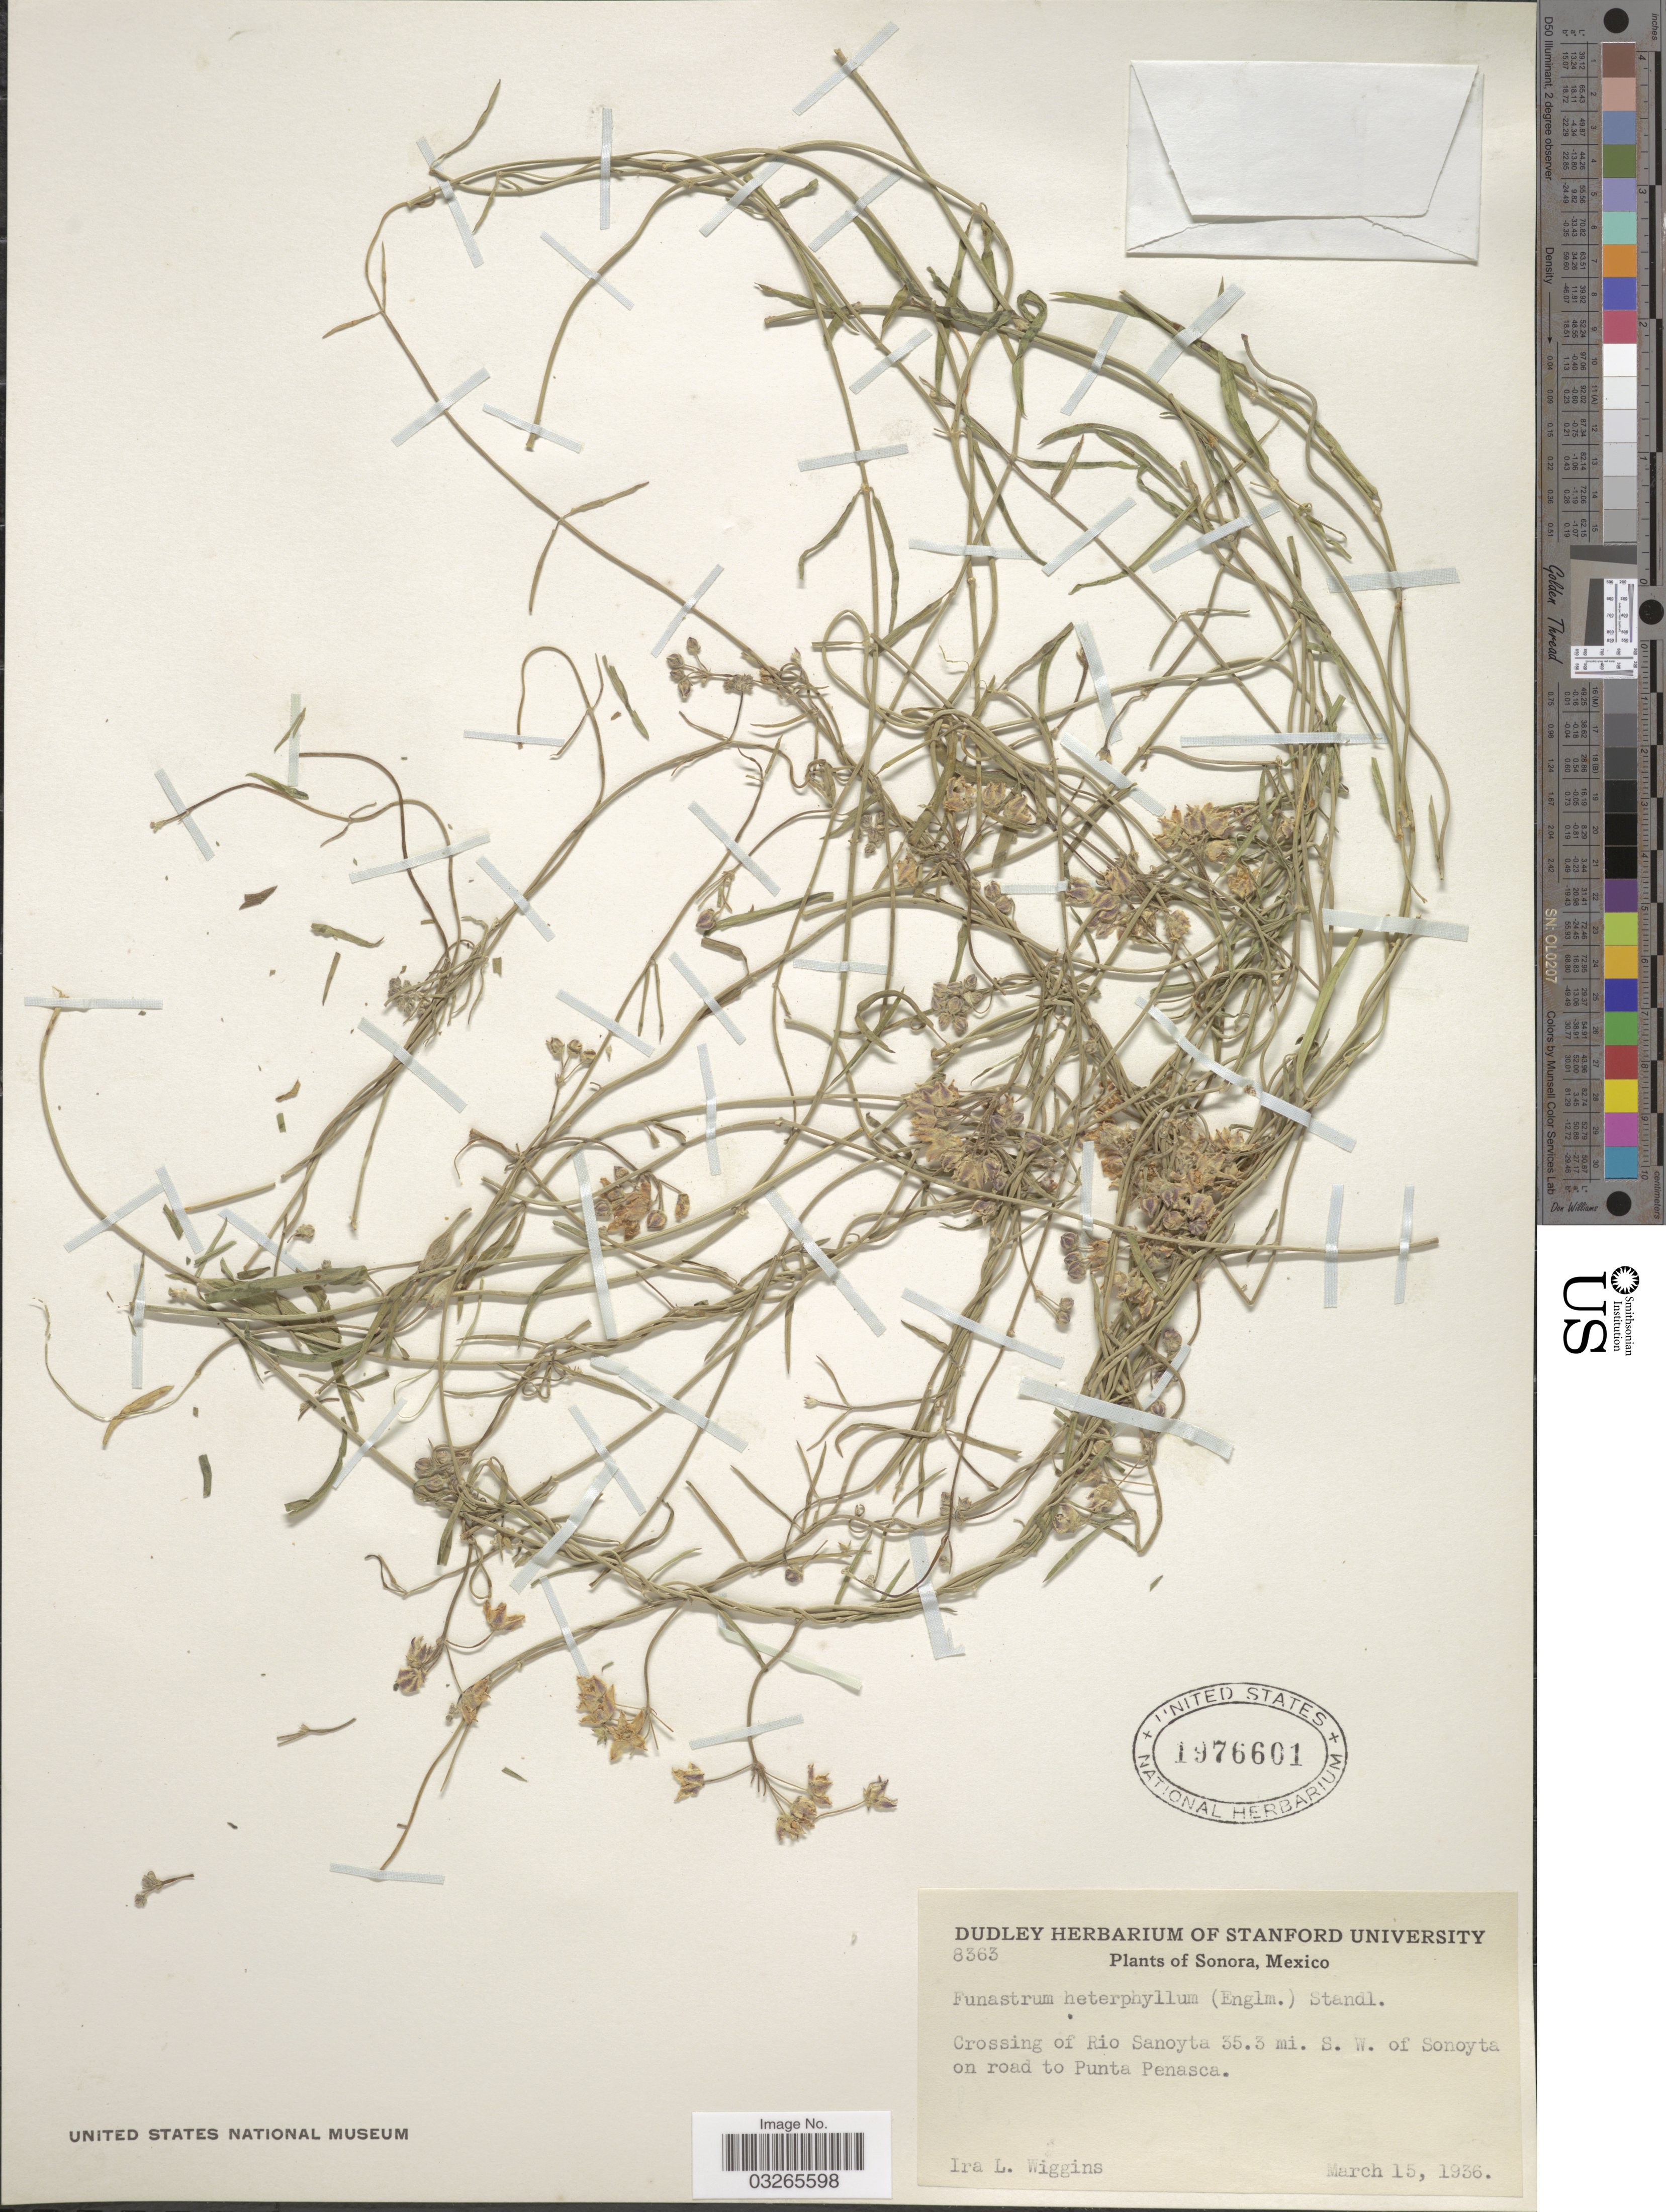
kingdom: Plantae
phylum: Tracheophyta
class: Magnoliopsida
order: Gentianales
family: Apocynaceae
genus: Sarcostemma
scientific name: Sarcostemma cynanchoides subsp. hartwegii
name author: (Vail) R.W. Holm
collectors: I. L. Wiggins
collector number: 8363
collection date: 1936-03-15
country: Mexico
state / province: Sonora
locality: Crossing of Rio Sanoyta 35.3 mi. S.W. of Sonoyta on road to Punta Penasca.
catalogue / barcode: US 1976601